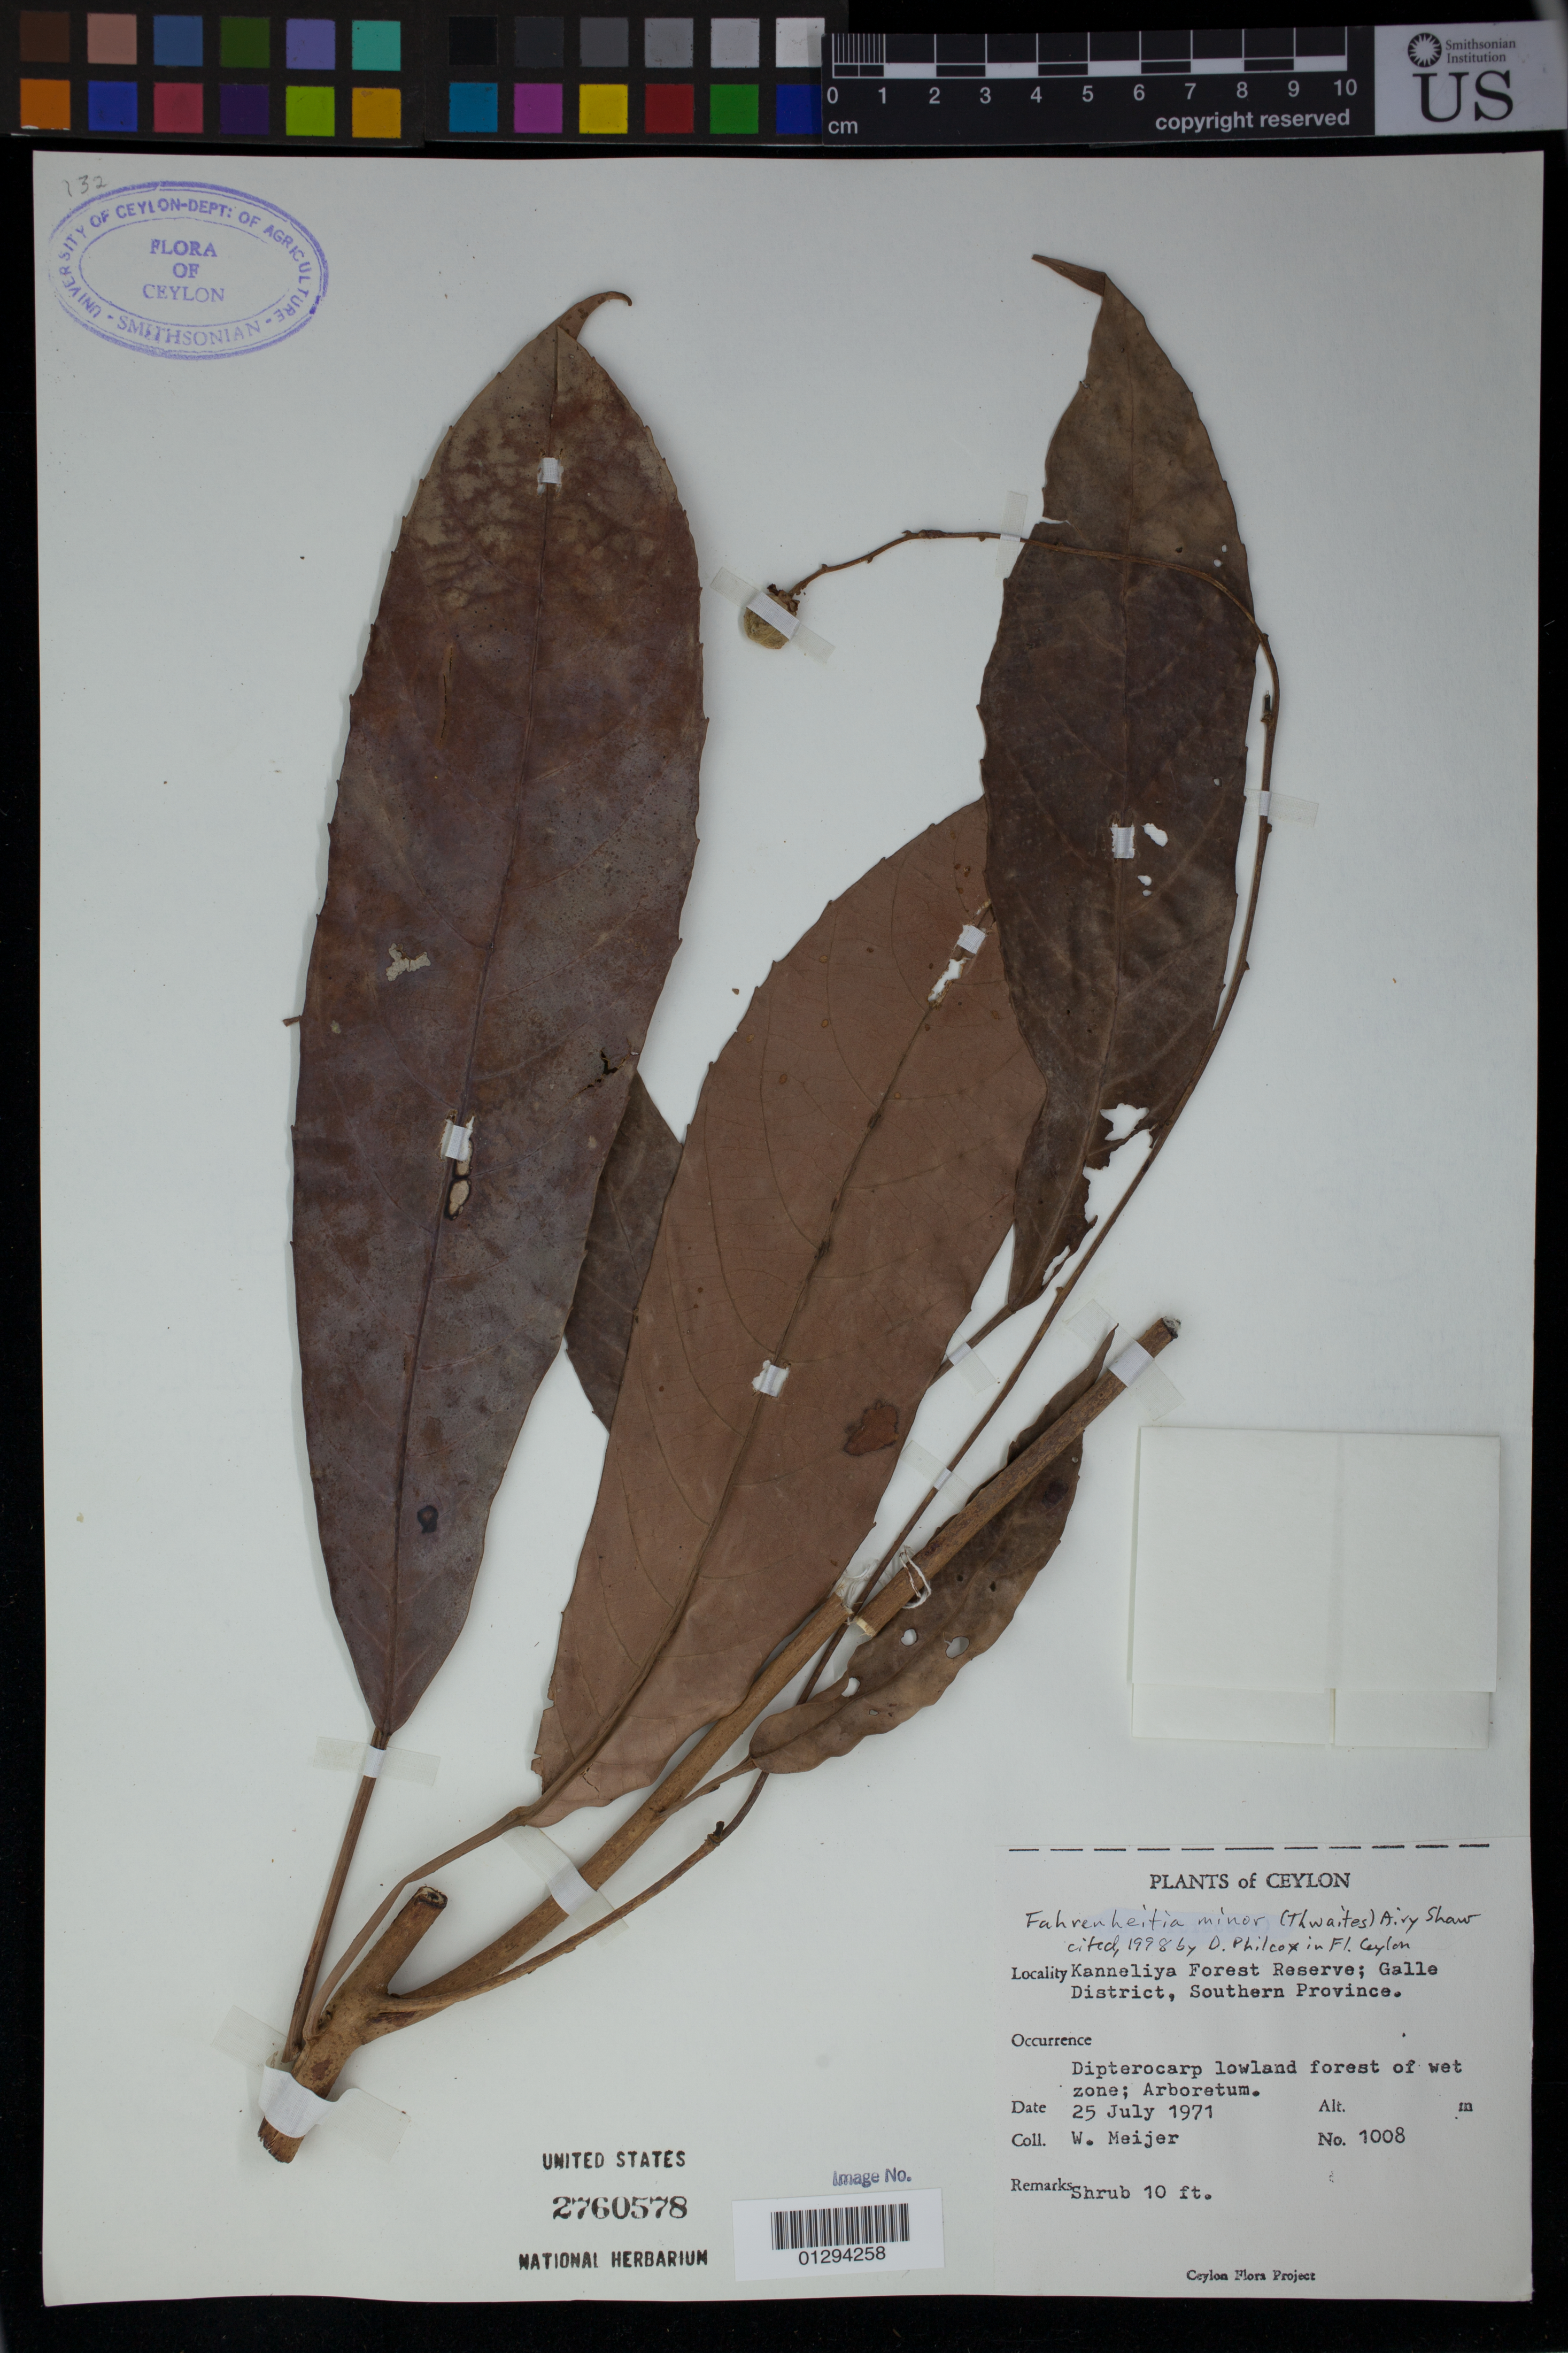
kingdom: Plantae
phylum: Tracheophyta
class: Magnoliopsida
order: Malpighiales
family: Euphorbiaceae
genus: Fahrenheitia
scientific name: Fahrenheitia minor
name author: (Thwaites) Airy Shaw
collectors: W. Meijer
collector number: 1008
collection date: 1971-07-25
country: Sri Lanka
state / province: Southern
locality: Kanneliya Forest Reserve; Galle District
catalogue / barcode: US 2760578